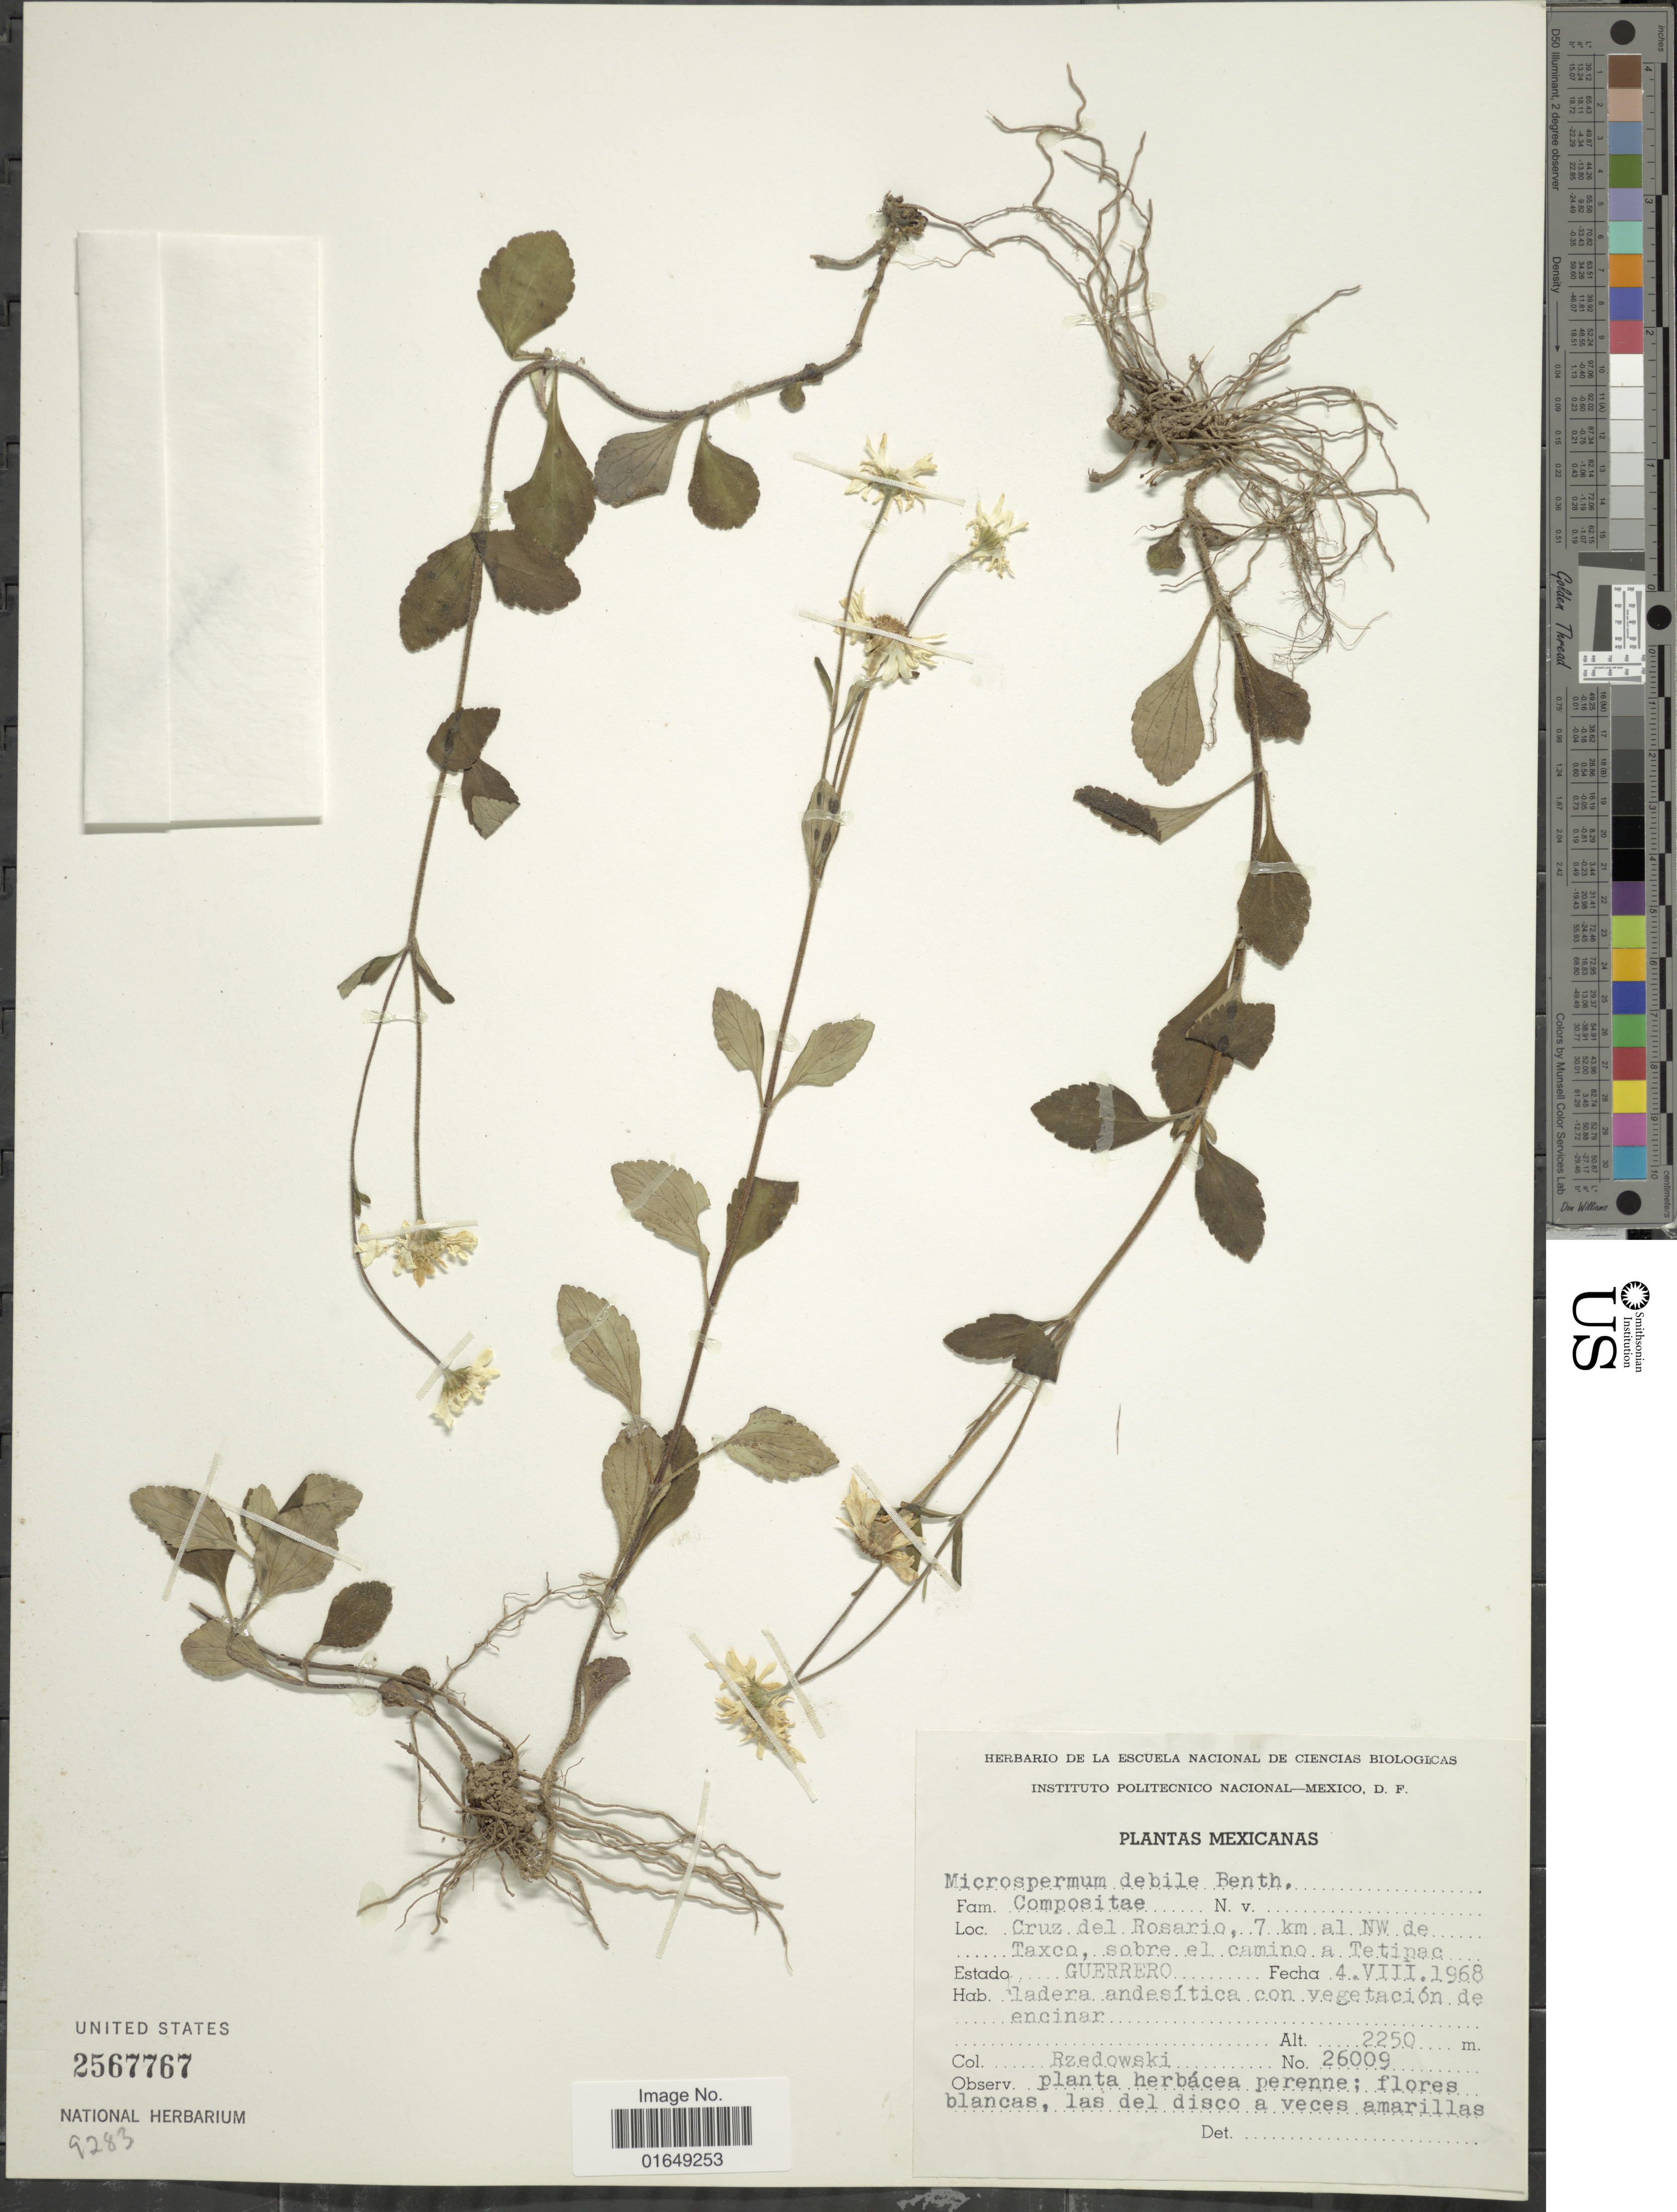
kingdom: Plantae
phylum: Tracheophyta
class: Magnoliopsida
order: Asterales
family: Asteraceae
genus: Microspermum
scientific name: Microspermum debile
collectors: Rzedowski, --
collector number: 26009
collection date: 1968-08-04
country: Mexico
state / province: Guerrero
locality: Cruz del Rosario, 7 km al NW de Taxco, sobre el camino a Tetipac.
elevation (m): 2250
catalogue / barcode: US 2567767